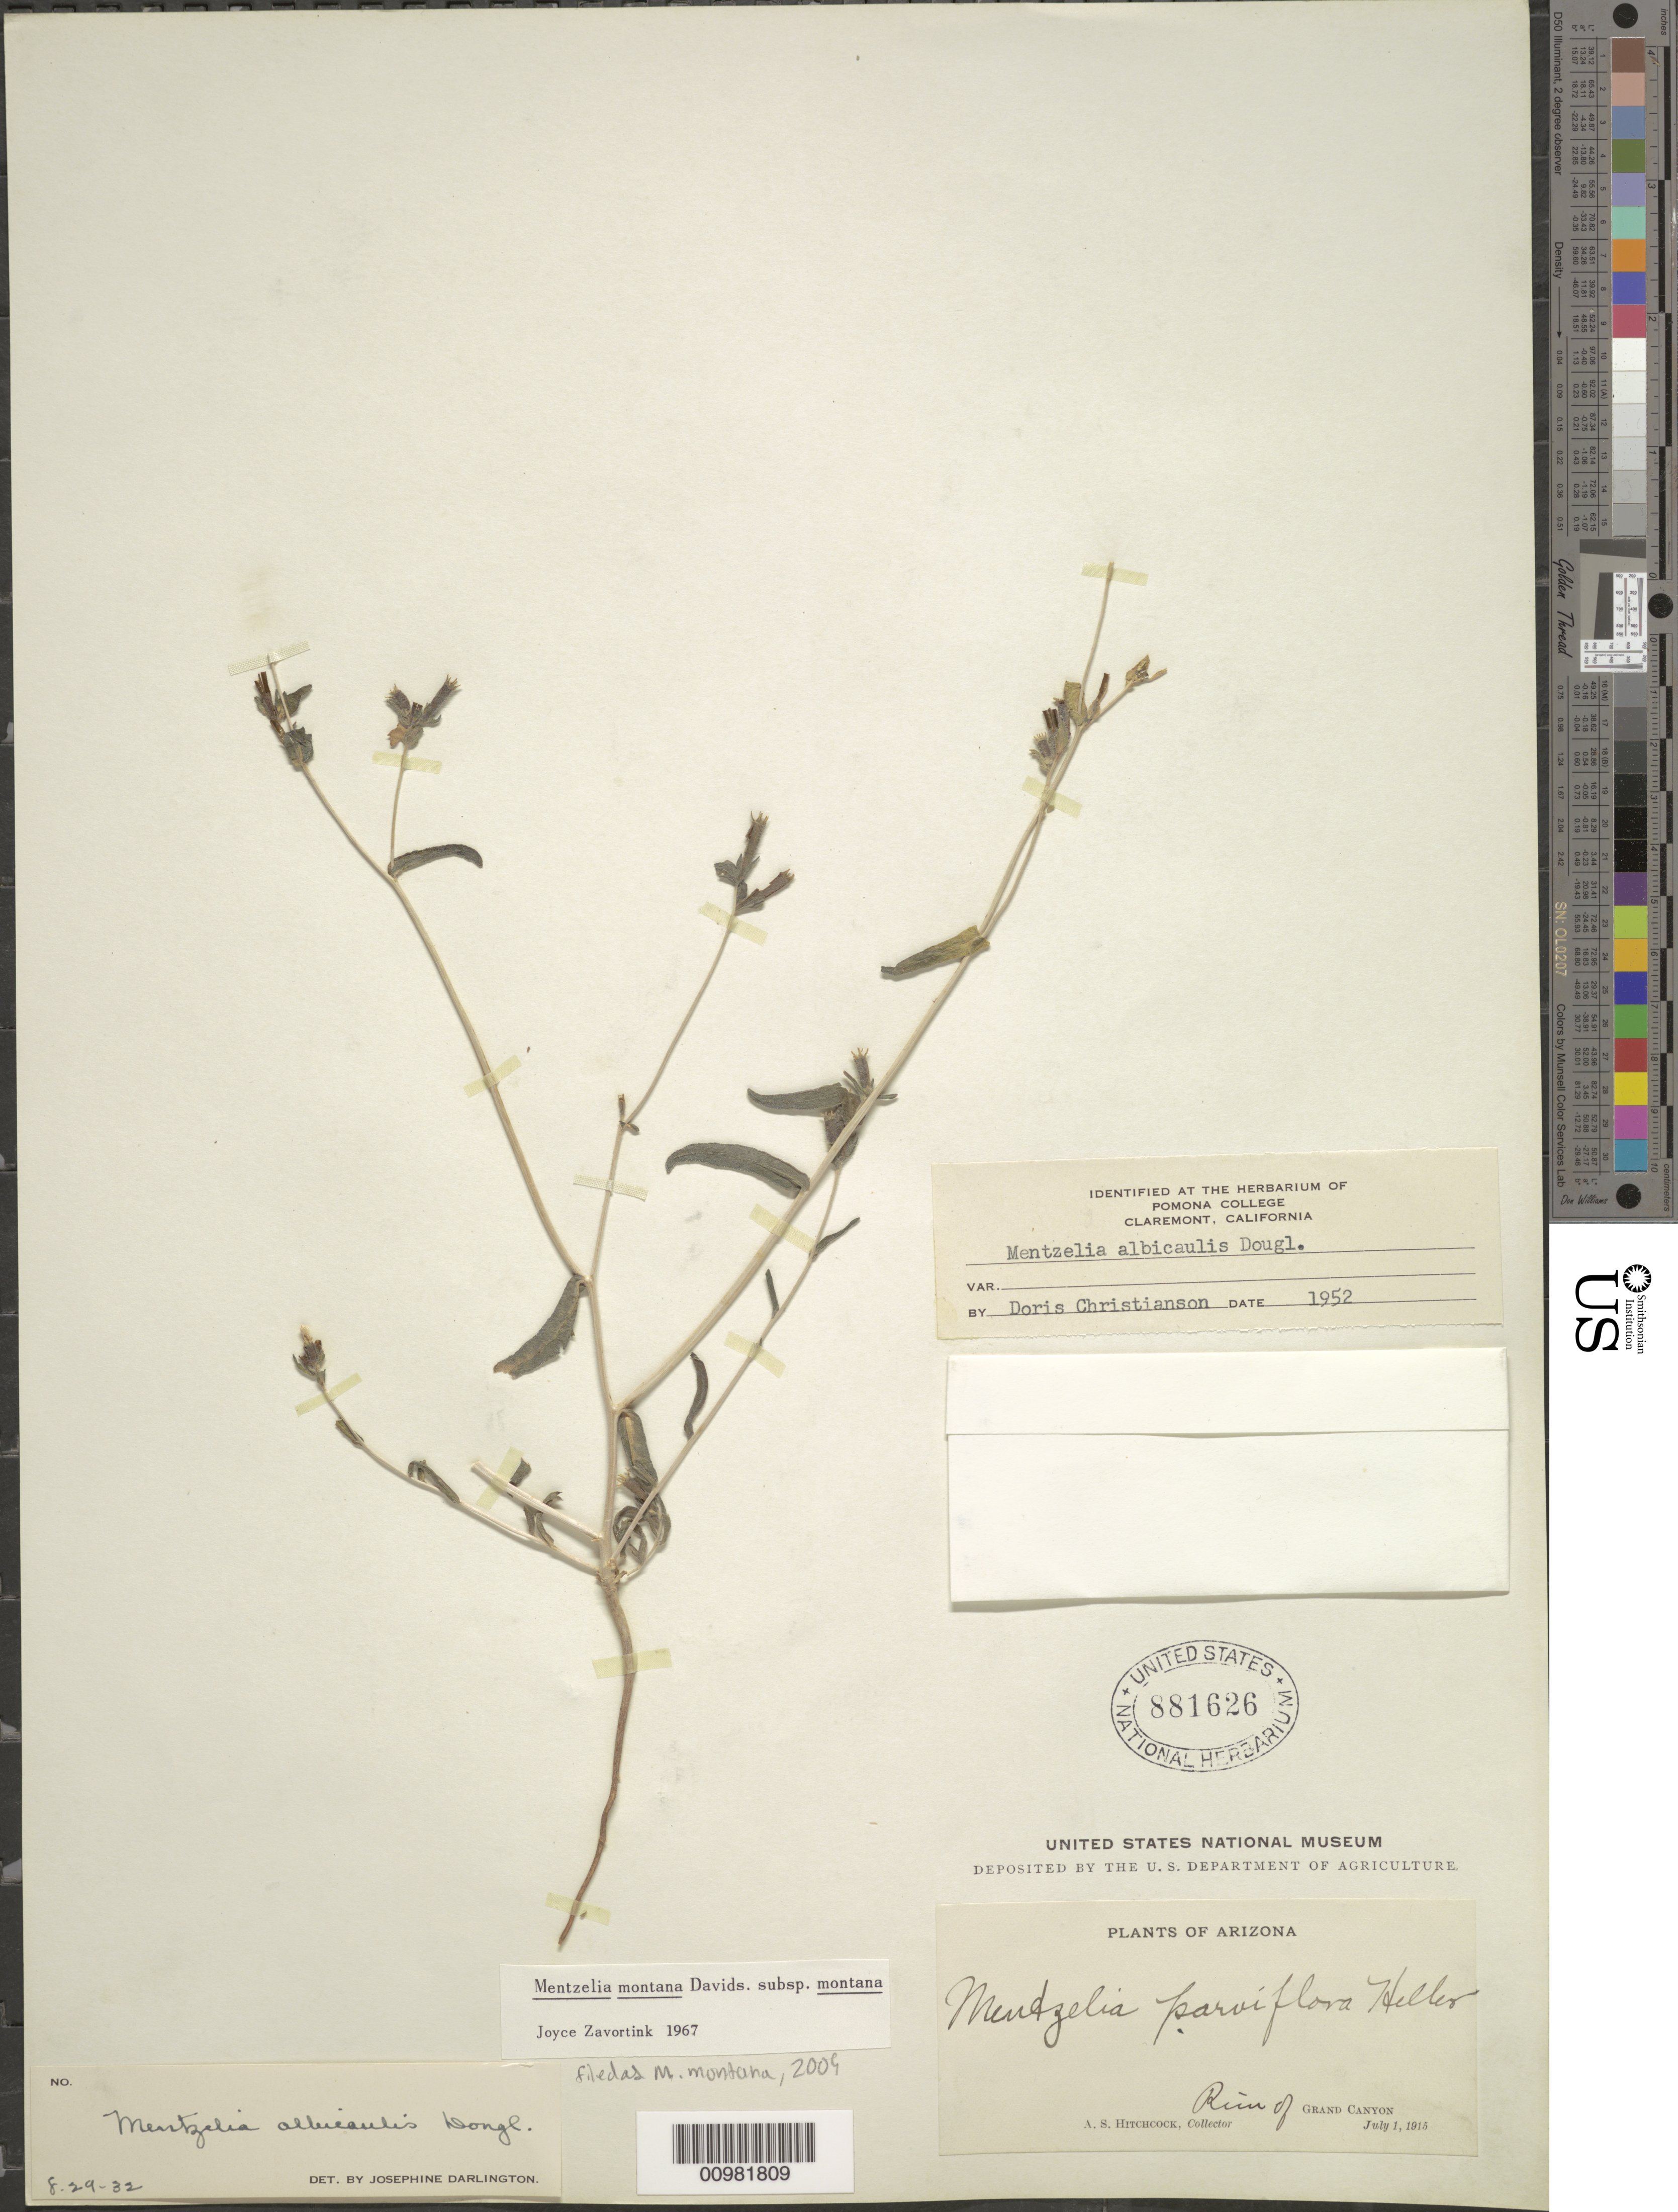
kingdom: Plantae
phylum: Tracheophyta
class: Magnoliopsida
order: Cornales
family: Loasaceae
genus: Mentzelia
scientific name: Mentzelia montana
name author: (Davidson) Davidson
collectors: A. S. Hitchcock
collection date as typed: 01 Jul 1915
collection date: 1915-07-01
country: United States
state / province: Arizona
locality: Rim of Grand Canyon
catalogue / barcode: US 881626